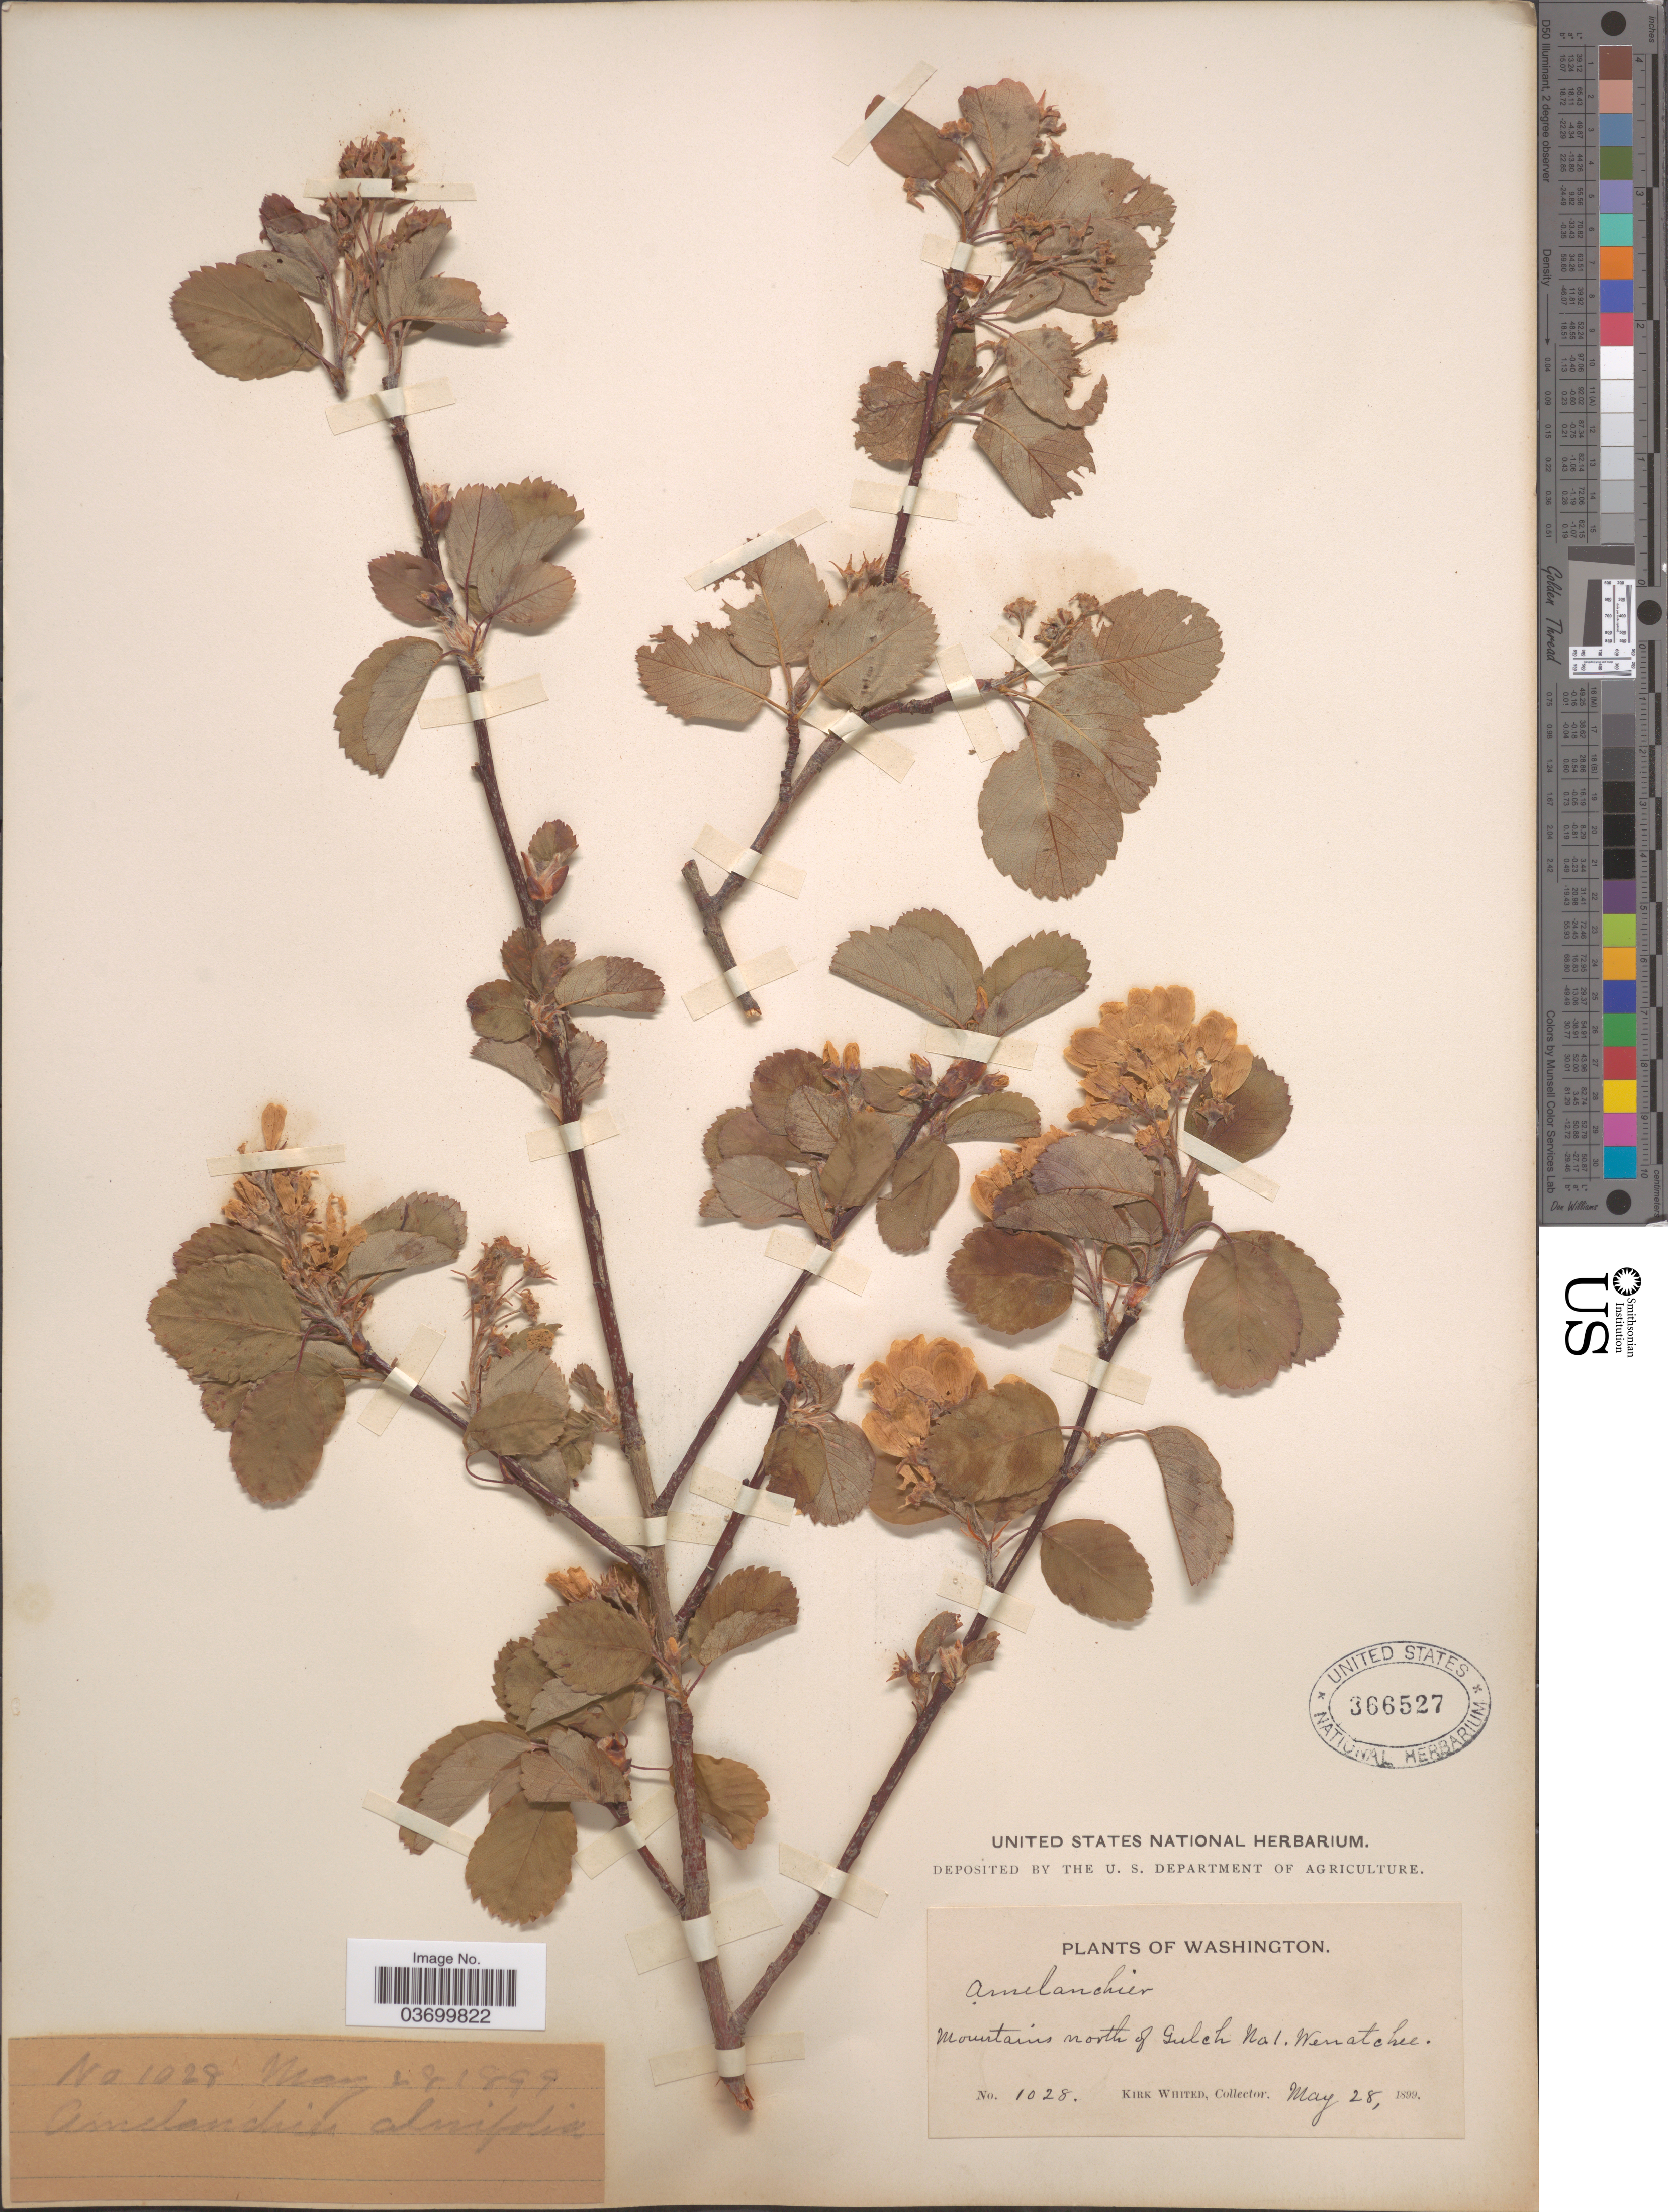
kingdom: Plantae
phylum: Tracheophyta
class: Magnoliopsida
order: Rosales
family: Rosaceae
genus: Amelanchier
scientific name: Amelanchier alnifolia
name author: (Nutt.) Nutt. ex M. Roem.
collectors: K. Whited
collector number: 1028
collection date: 1899-05-28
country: United States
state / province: Washington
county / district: Chelan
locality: Mountains north of Gulch No 1. Wenatchee.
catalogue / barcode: US 366527